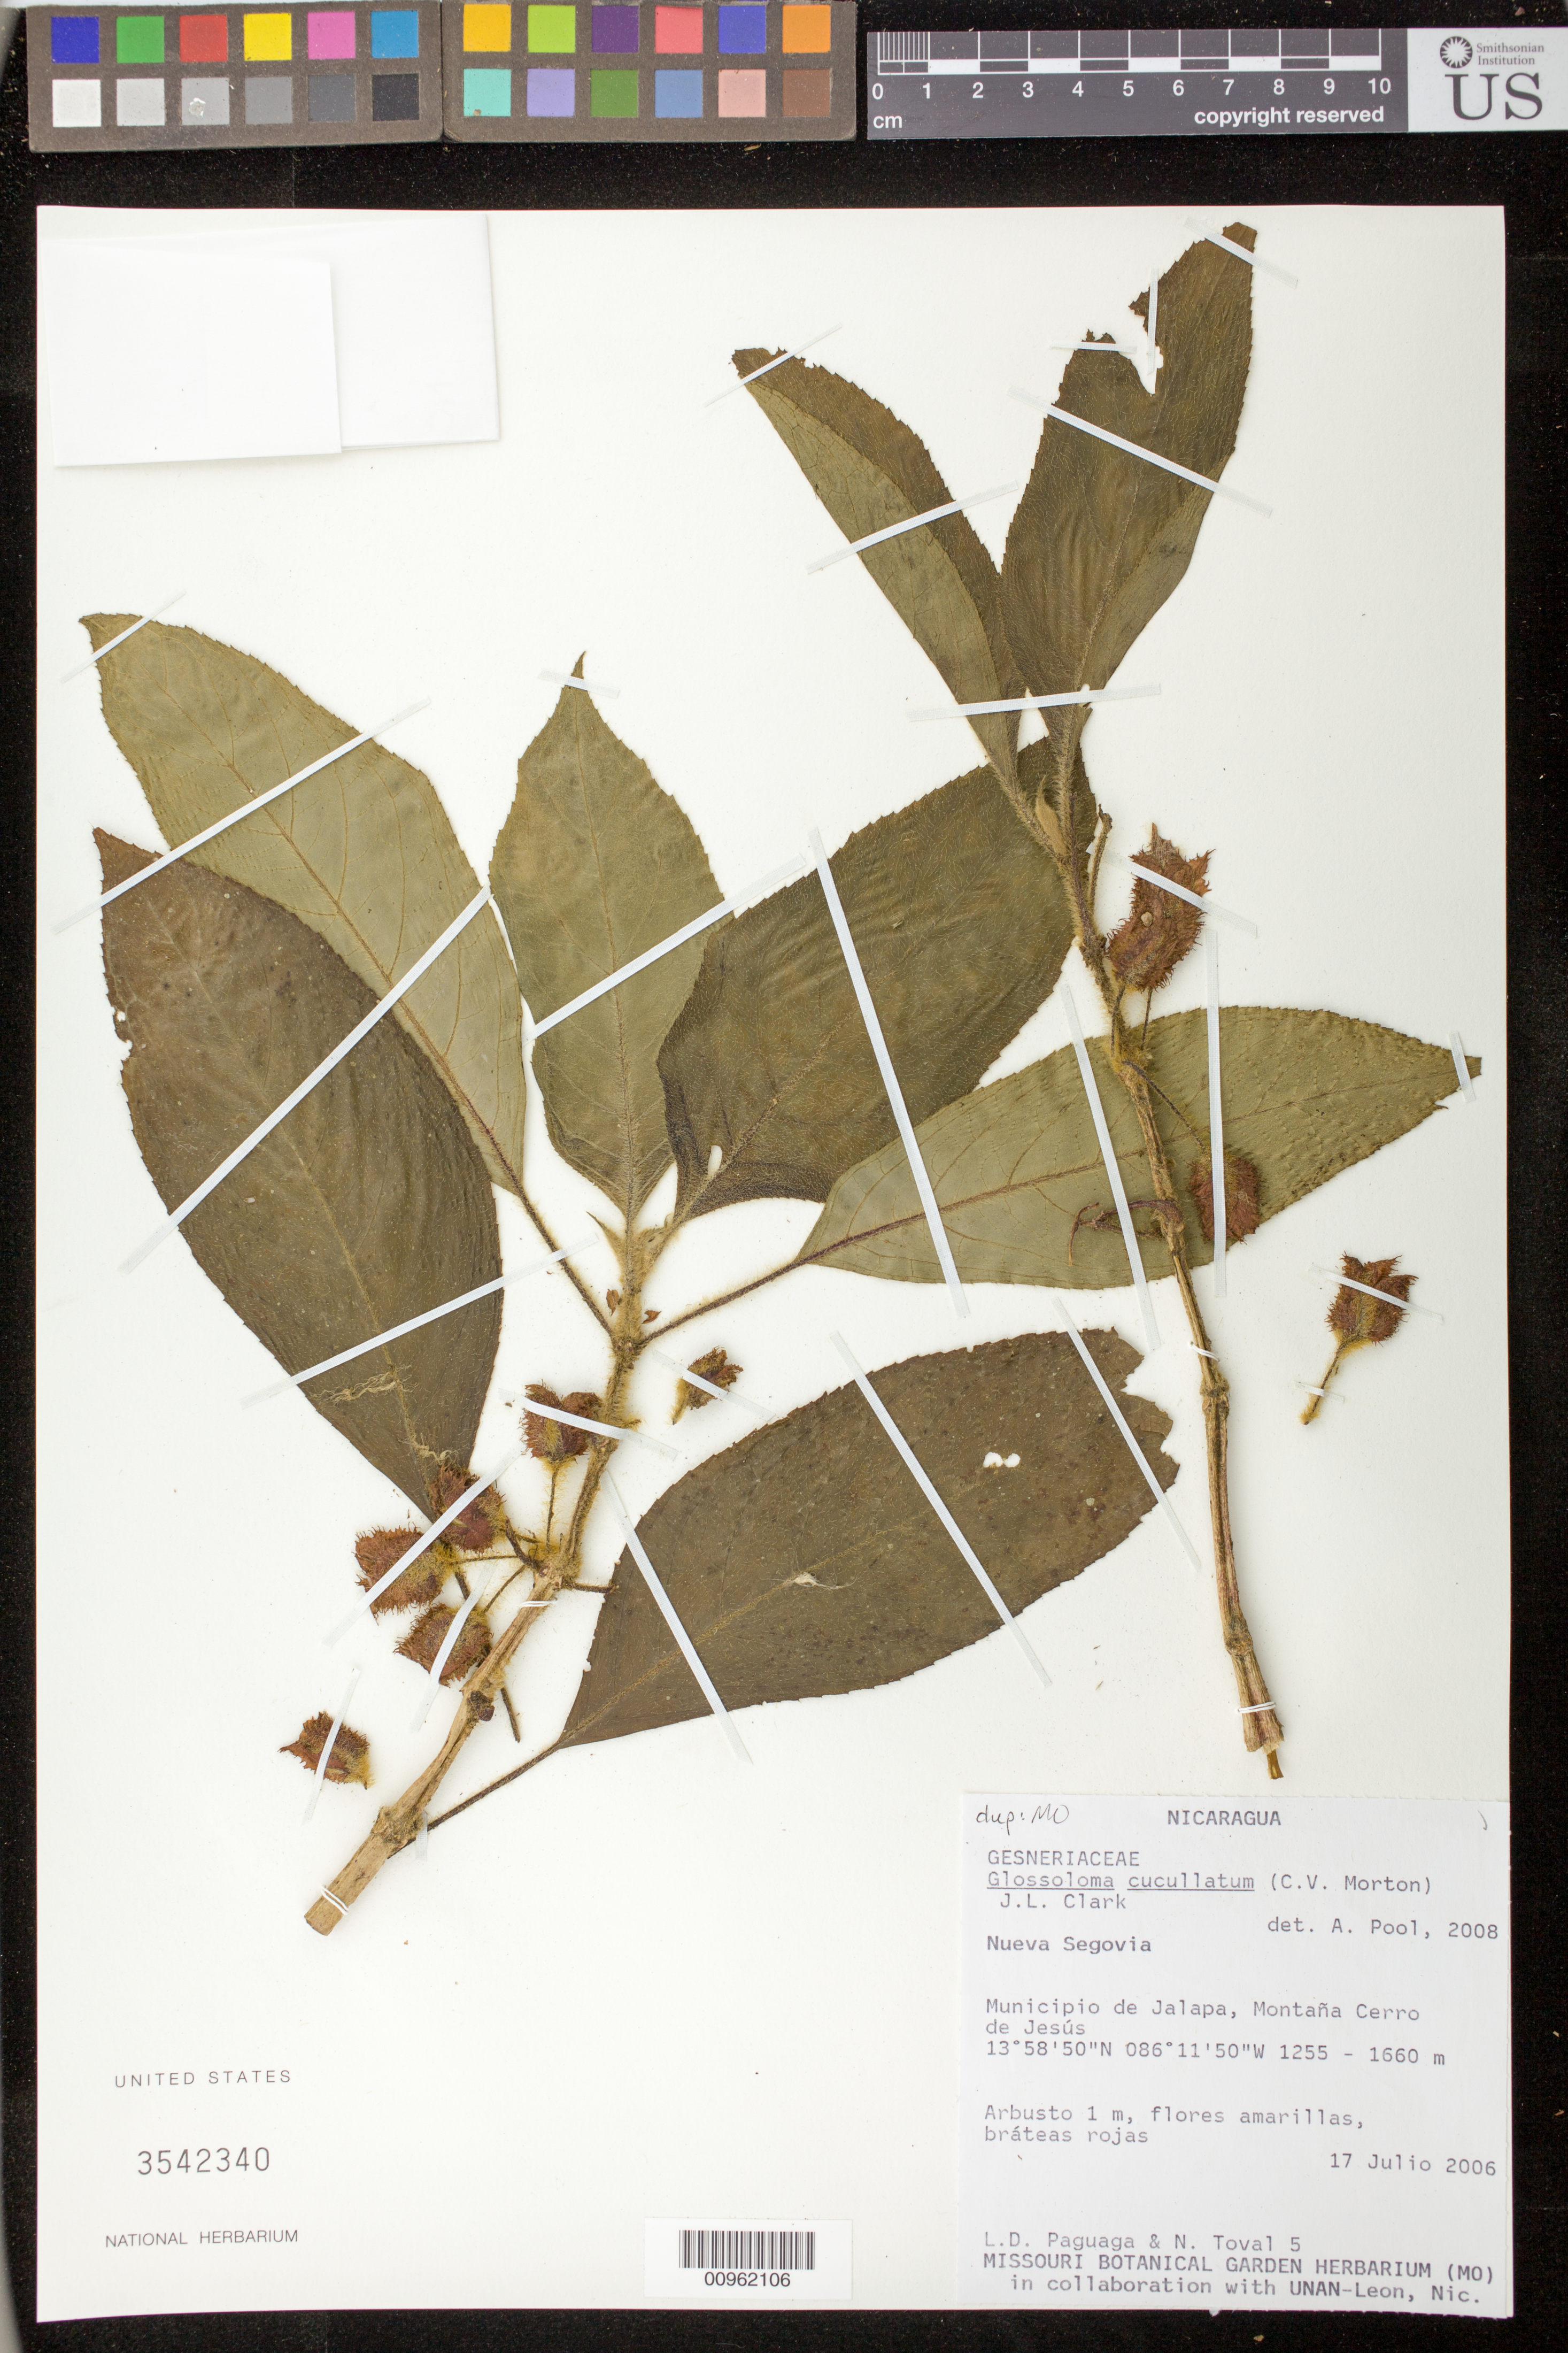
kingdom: Plantae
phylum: Tracheophyta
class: Magnoliopsida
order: Lamiales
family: Gesneriaceae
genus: Glossoloma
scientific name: Glossoloma cucullatum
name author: (C.V. Morton) J.L. Clark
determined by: Pool, A., (MO), Missouri Botanical Garden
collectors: L. Paguaga & N. Toval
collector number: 5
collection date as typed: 17 Jul 2006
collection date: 2006-07-17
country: Nicaragua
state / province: Nueva Segovia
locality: Municipio de Jalapa, Montaña Cerro de Jesús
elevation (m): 1255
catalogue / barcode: US 3542340